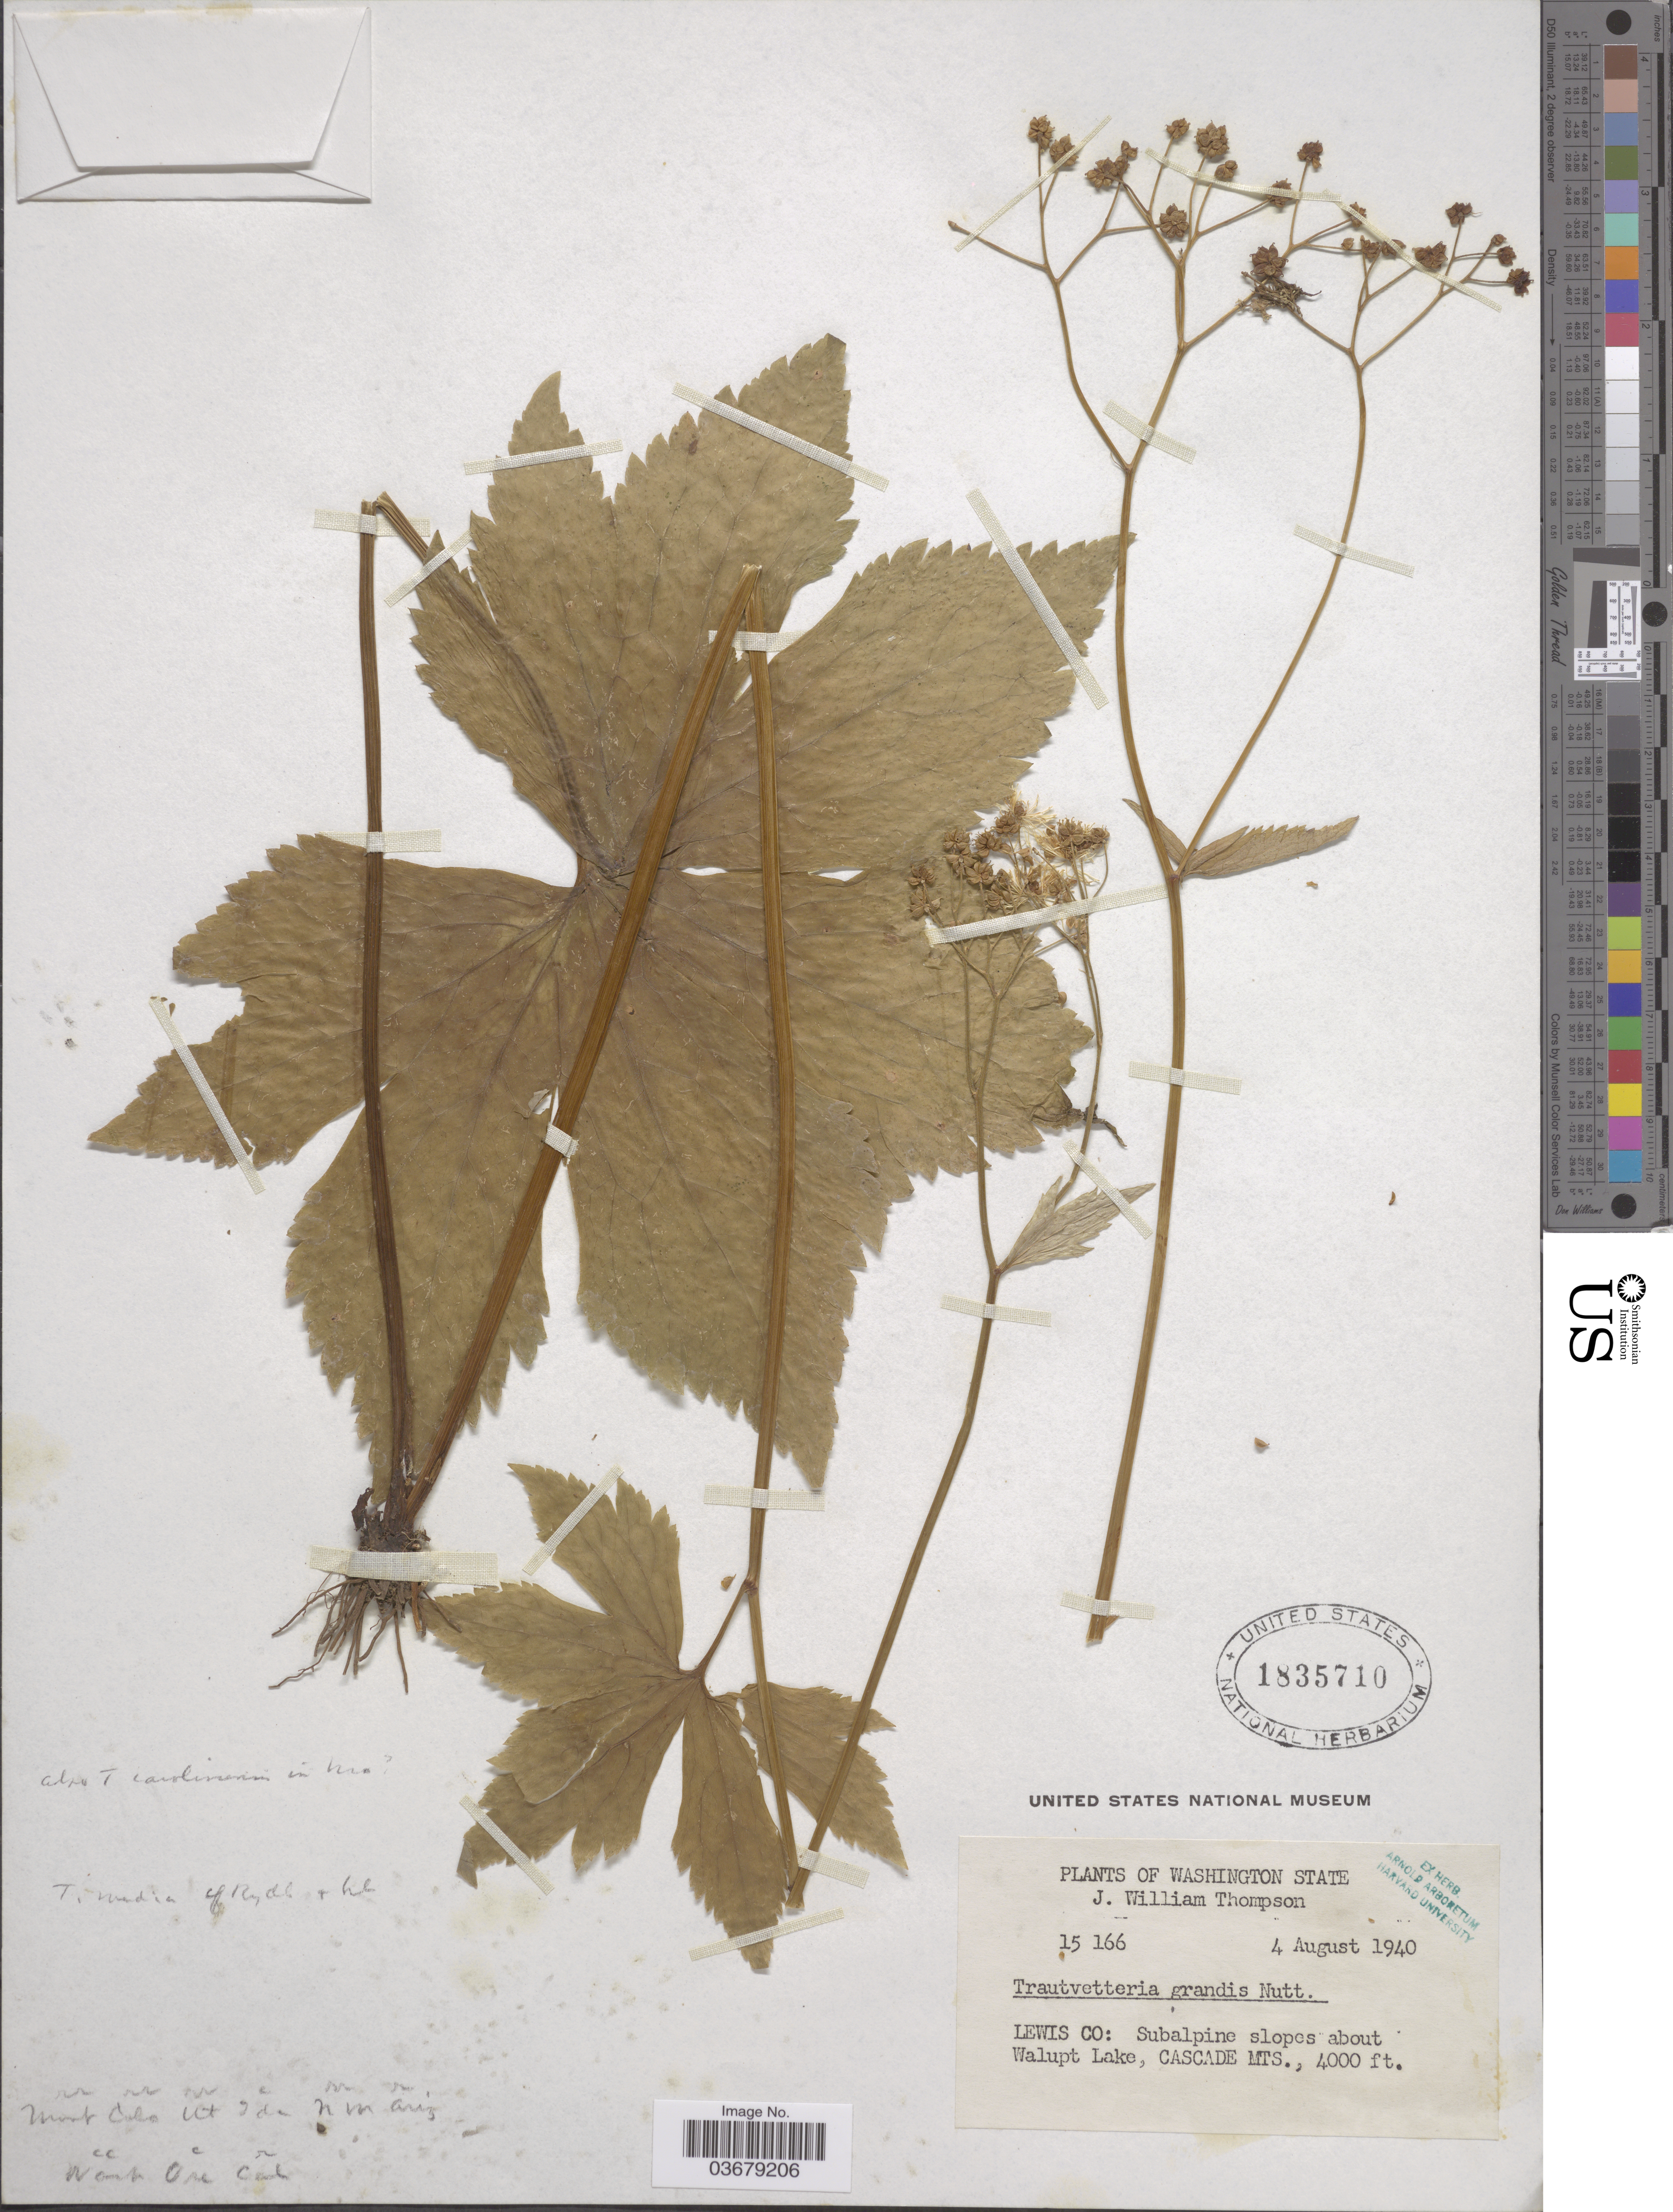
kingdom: Plantae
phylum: Tracheophyta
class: Magnoliopsida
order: Ranunculales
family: Ranunculaceae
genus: Trautvetteria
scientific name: Trautvetteria caroliniensis var. grandis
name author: (Water) Vail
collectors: J. W. Thompson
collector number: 15166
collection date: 1940-08-04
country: United States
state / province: Washington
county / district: Lewis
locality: Lewis Co: About Walupt Lake, Cascade Mts.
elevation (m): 1219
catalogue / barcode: US 1835710